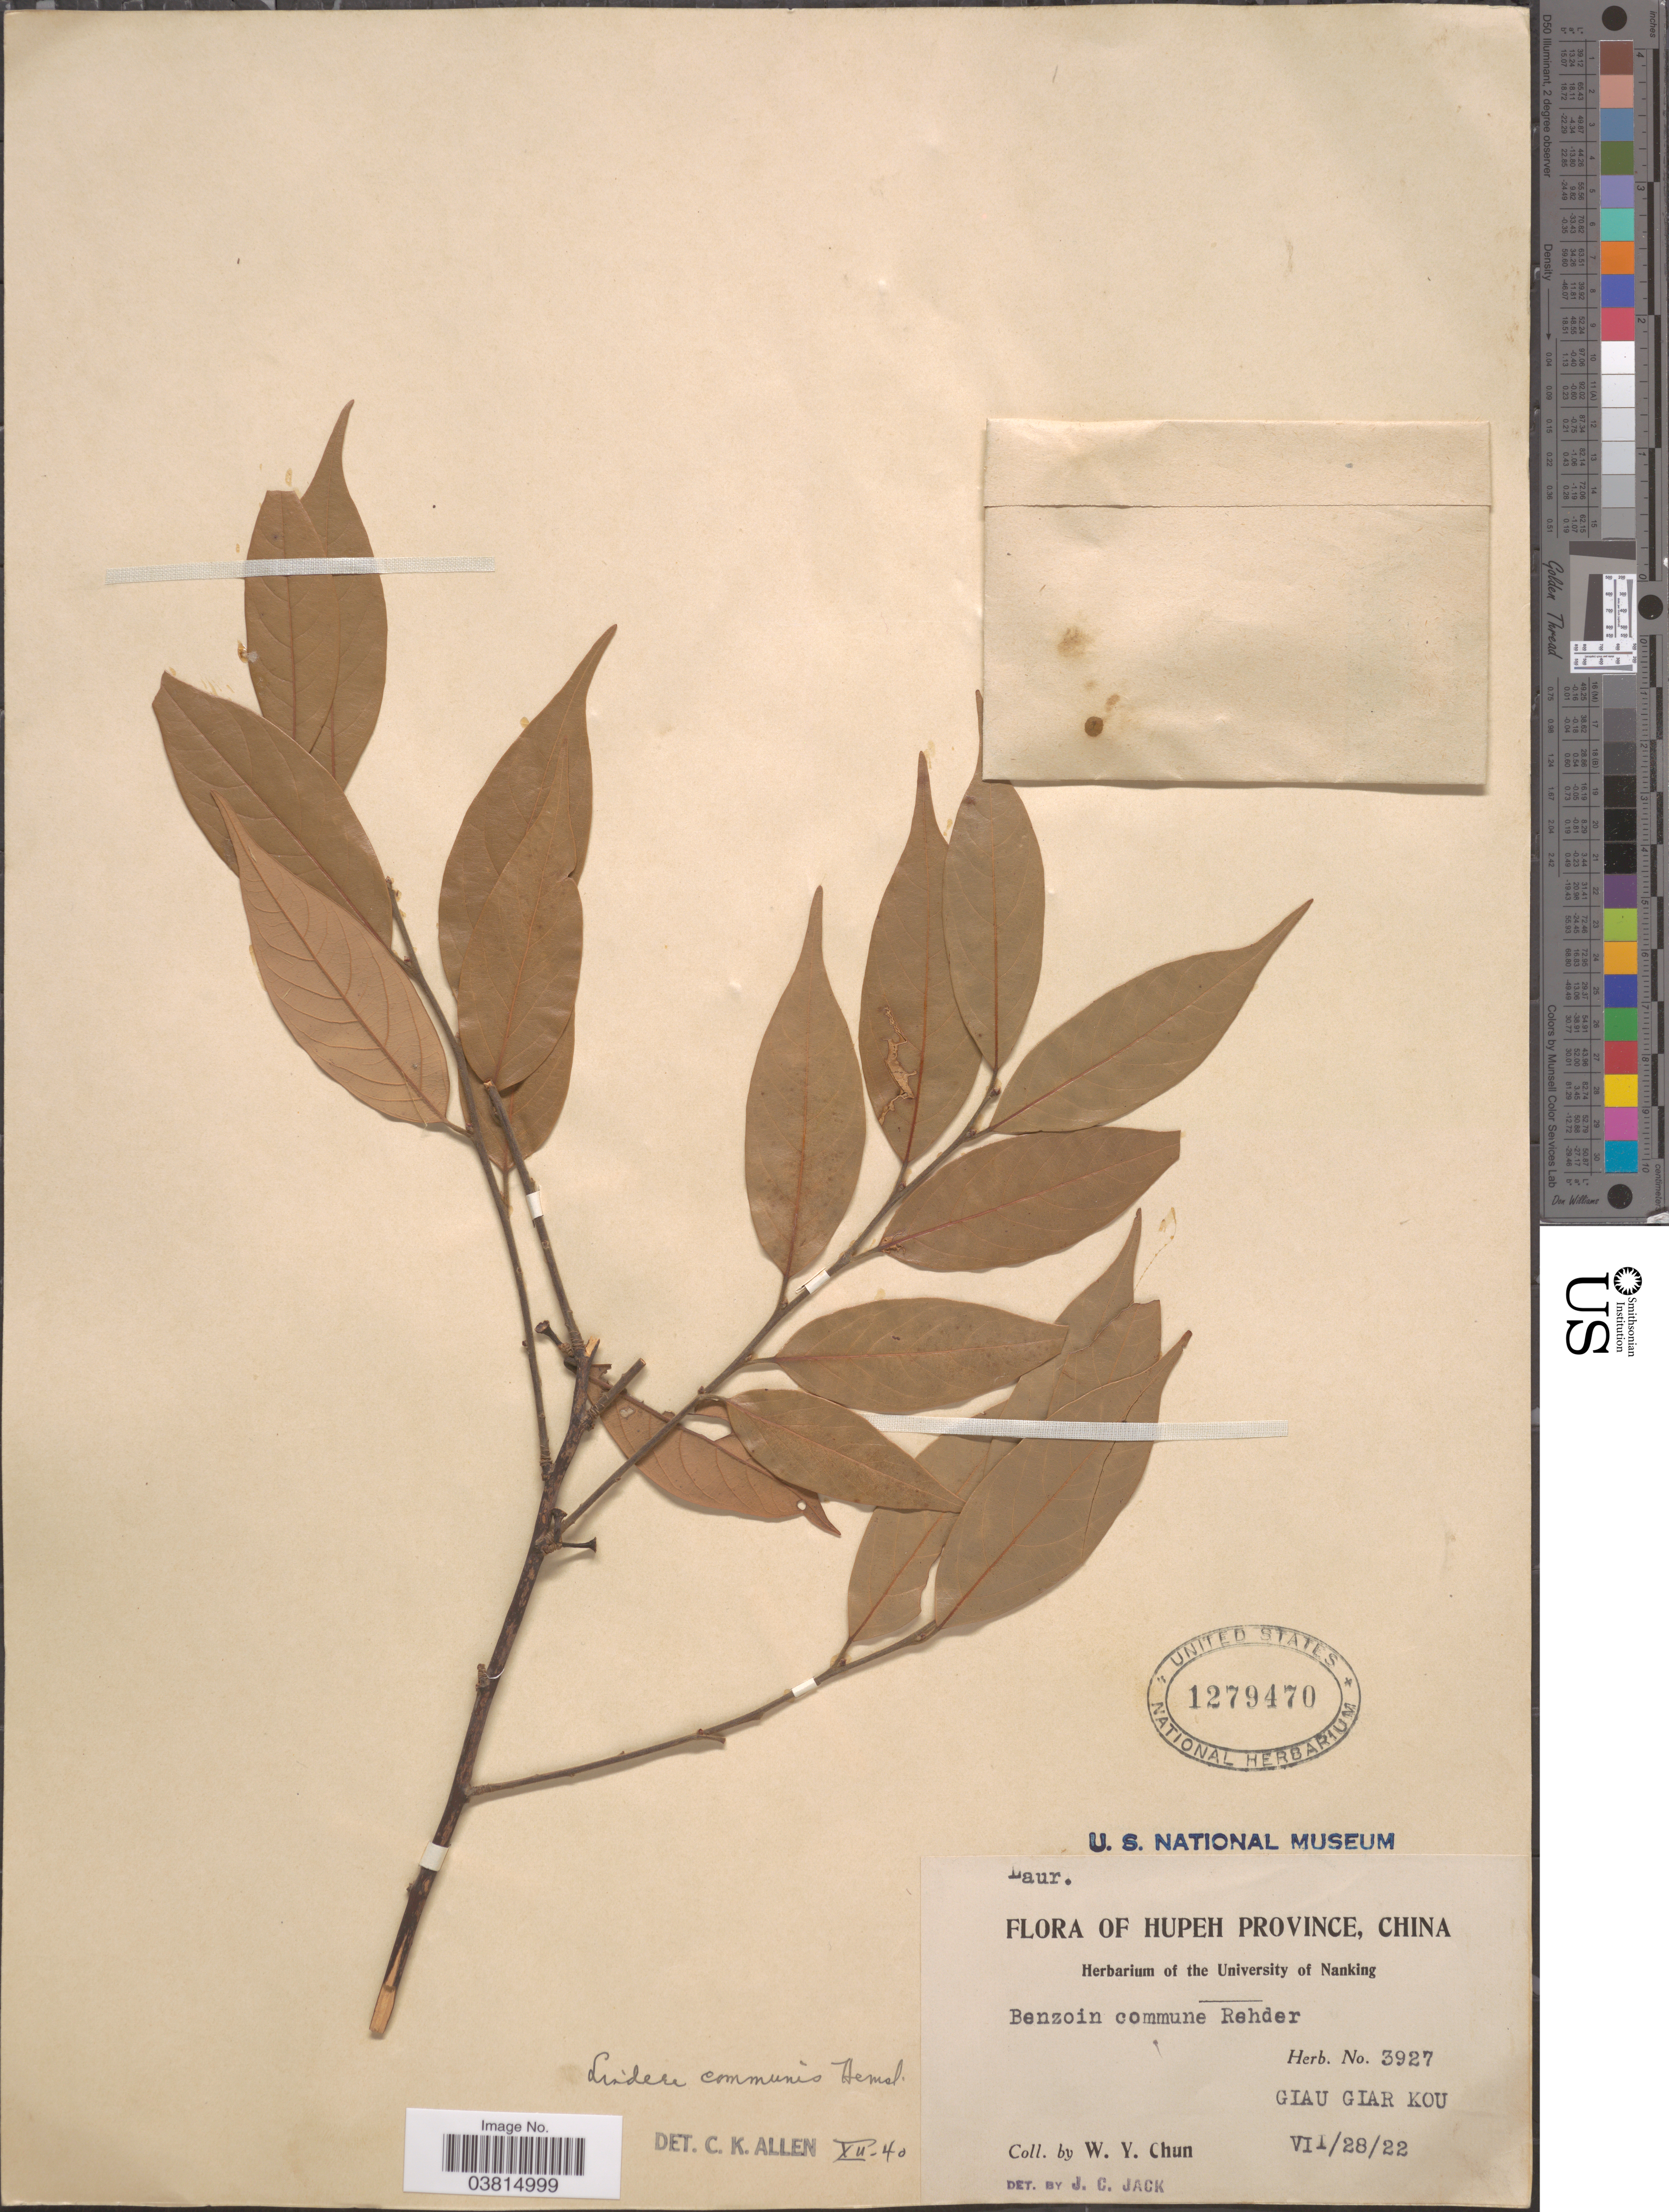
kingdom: Plantae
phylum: Tracheophyta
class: Magnoliopsida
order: Laurales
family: Lauraceae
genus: Lindera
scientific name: Lindera communis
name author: Hemsl.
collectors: W. Y. Chun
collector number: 3927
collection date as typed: Transcribed d/m/y: 28/7/22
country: China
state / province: Hubei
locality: Hupeh Province. Giau Giar Kou.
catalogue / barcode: US 1279470